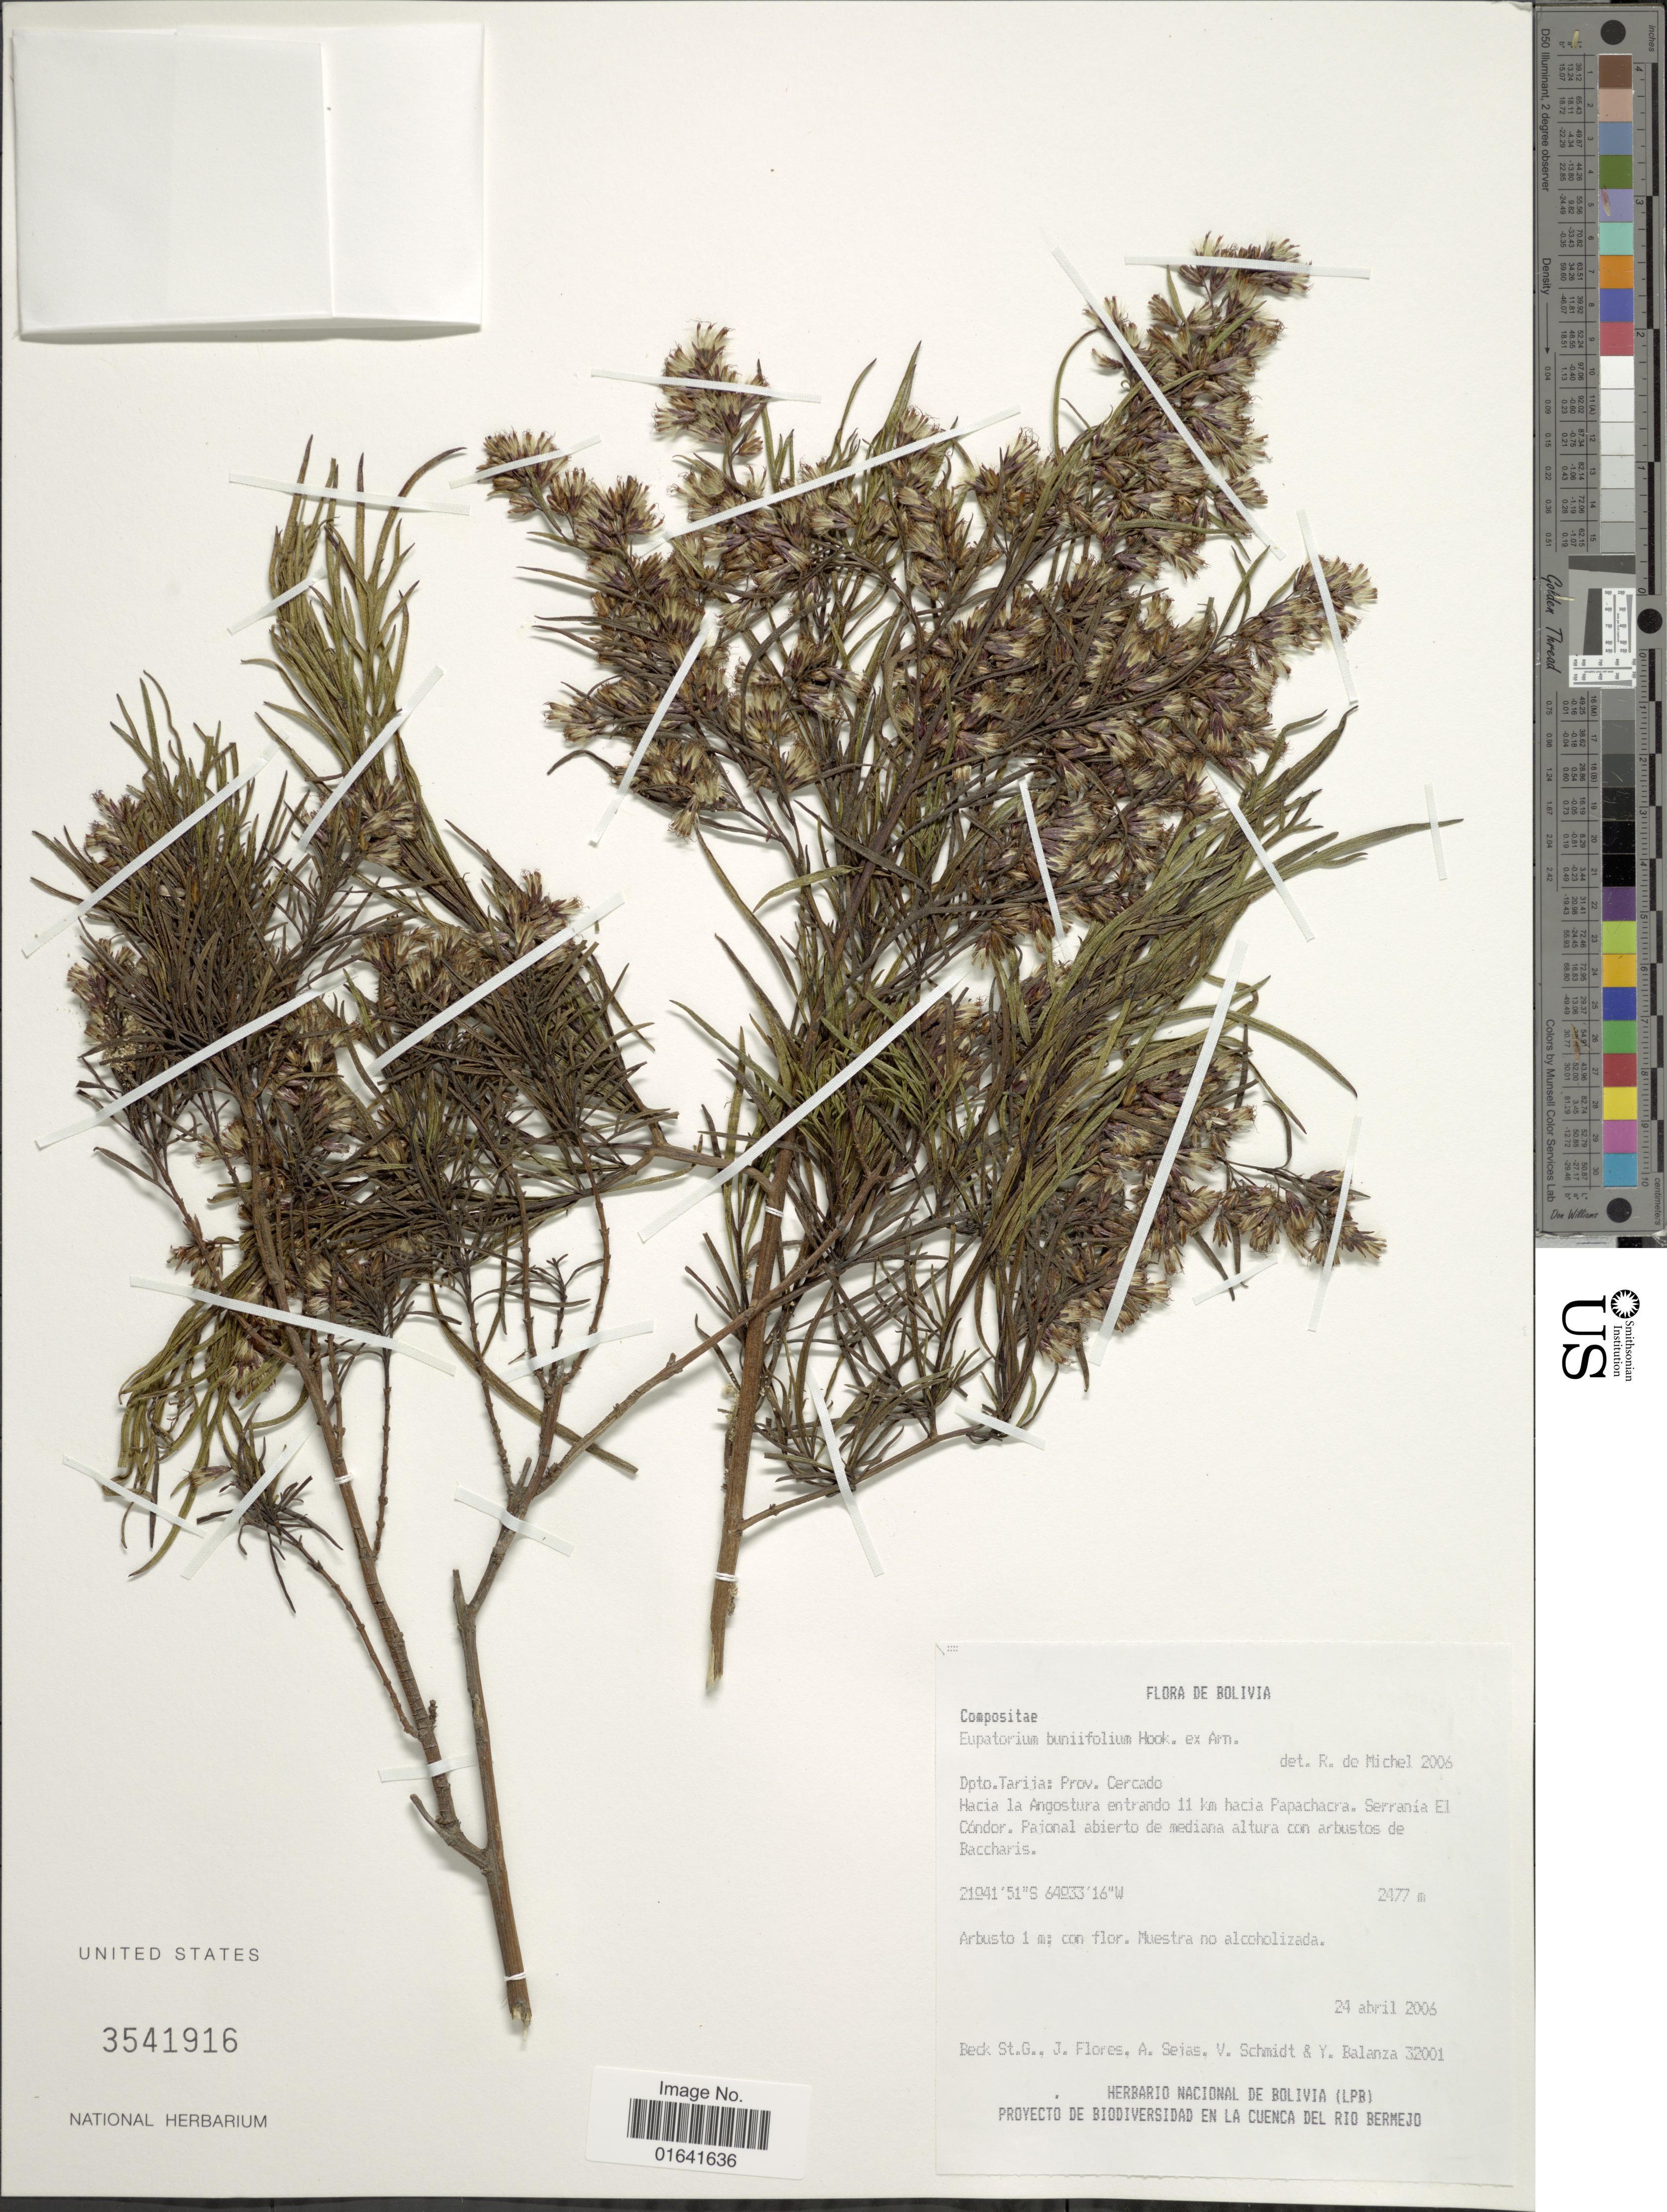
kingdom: Plantae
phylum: Tracheophyta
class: Magnoliopsida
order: Asterales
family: Asteraceae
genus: Acanthostyles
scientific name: Acanthostyles buniifolius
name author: (Hook. & Arn.) R.M. King & H. Rob.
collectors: S. G. Beck, J. Flores, A. Seias, V. Schmidt & Y. Balanza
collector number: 32001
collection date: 2006-04-24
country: Bolivia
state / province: Tarija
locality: Dpto. tarija: Prov. cercado, Hacia la Angostura entrando 11 km hacia Papachachra. Serrana El Cóndor. Paional aboerto de mediana altura con arbusto de Baccharis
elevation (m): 2477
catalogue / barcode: US 3541916